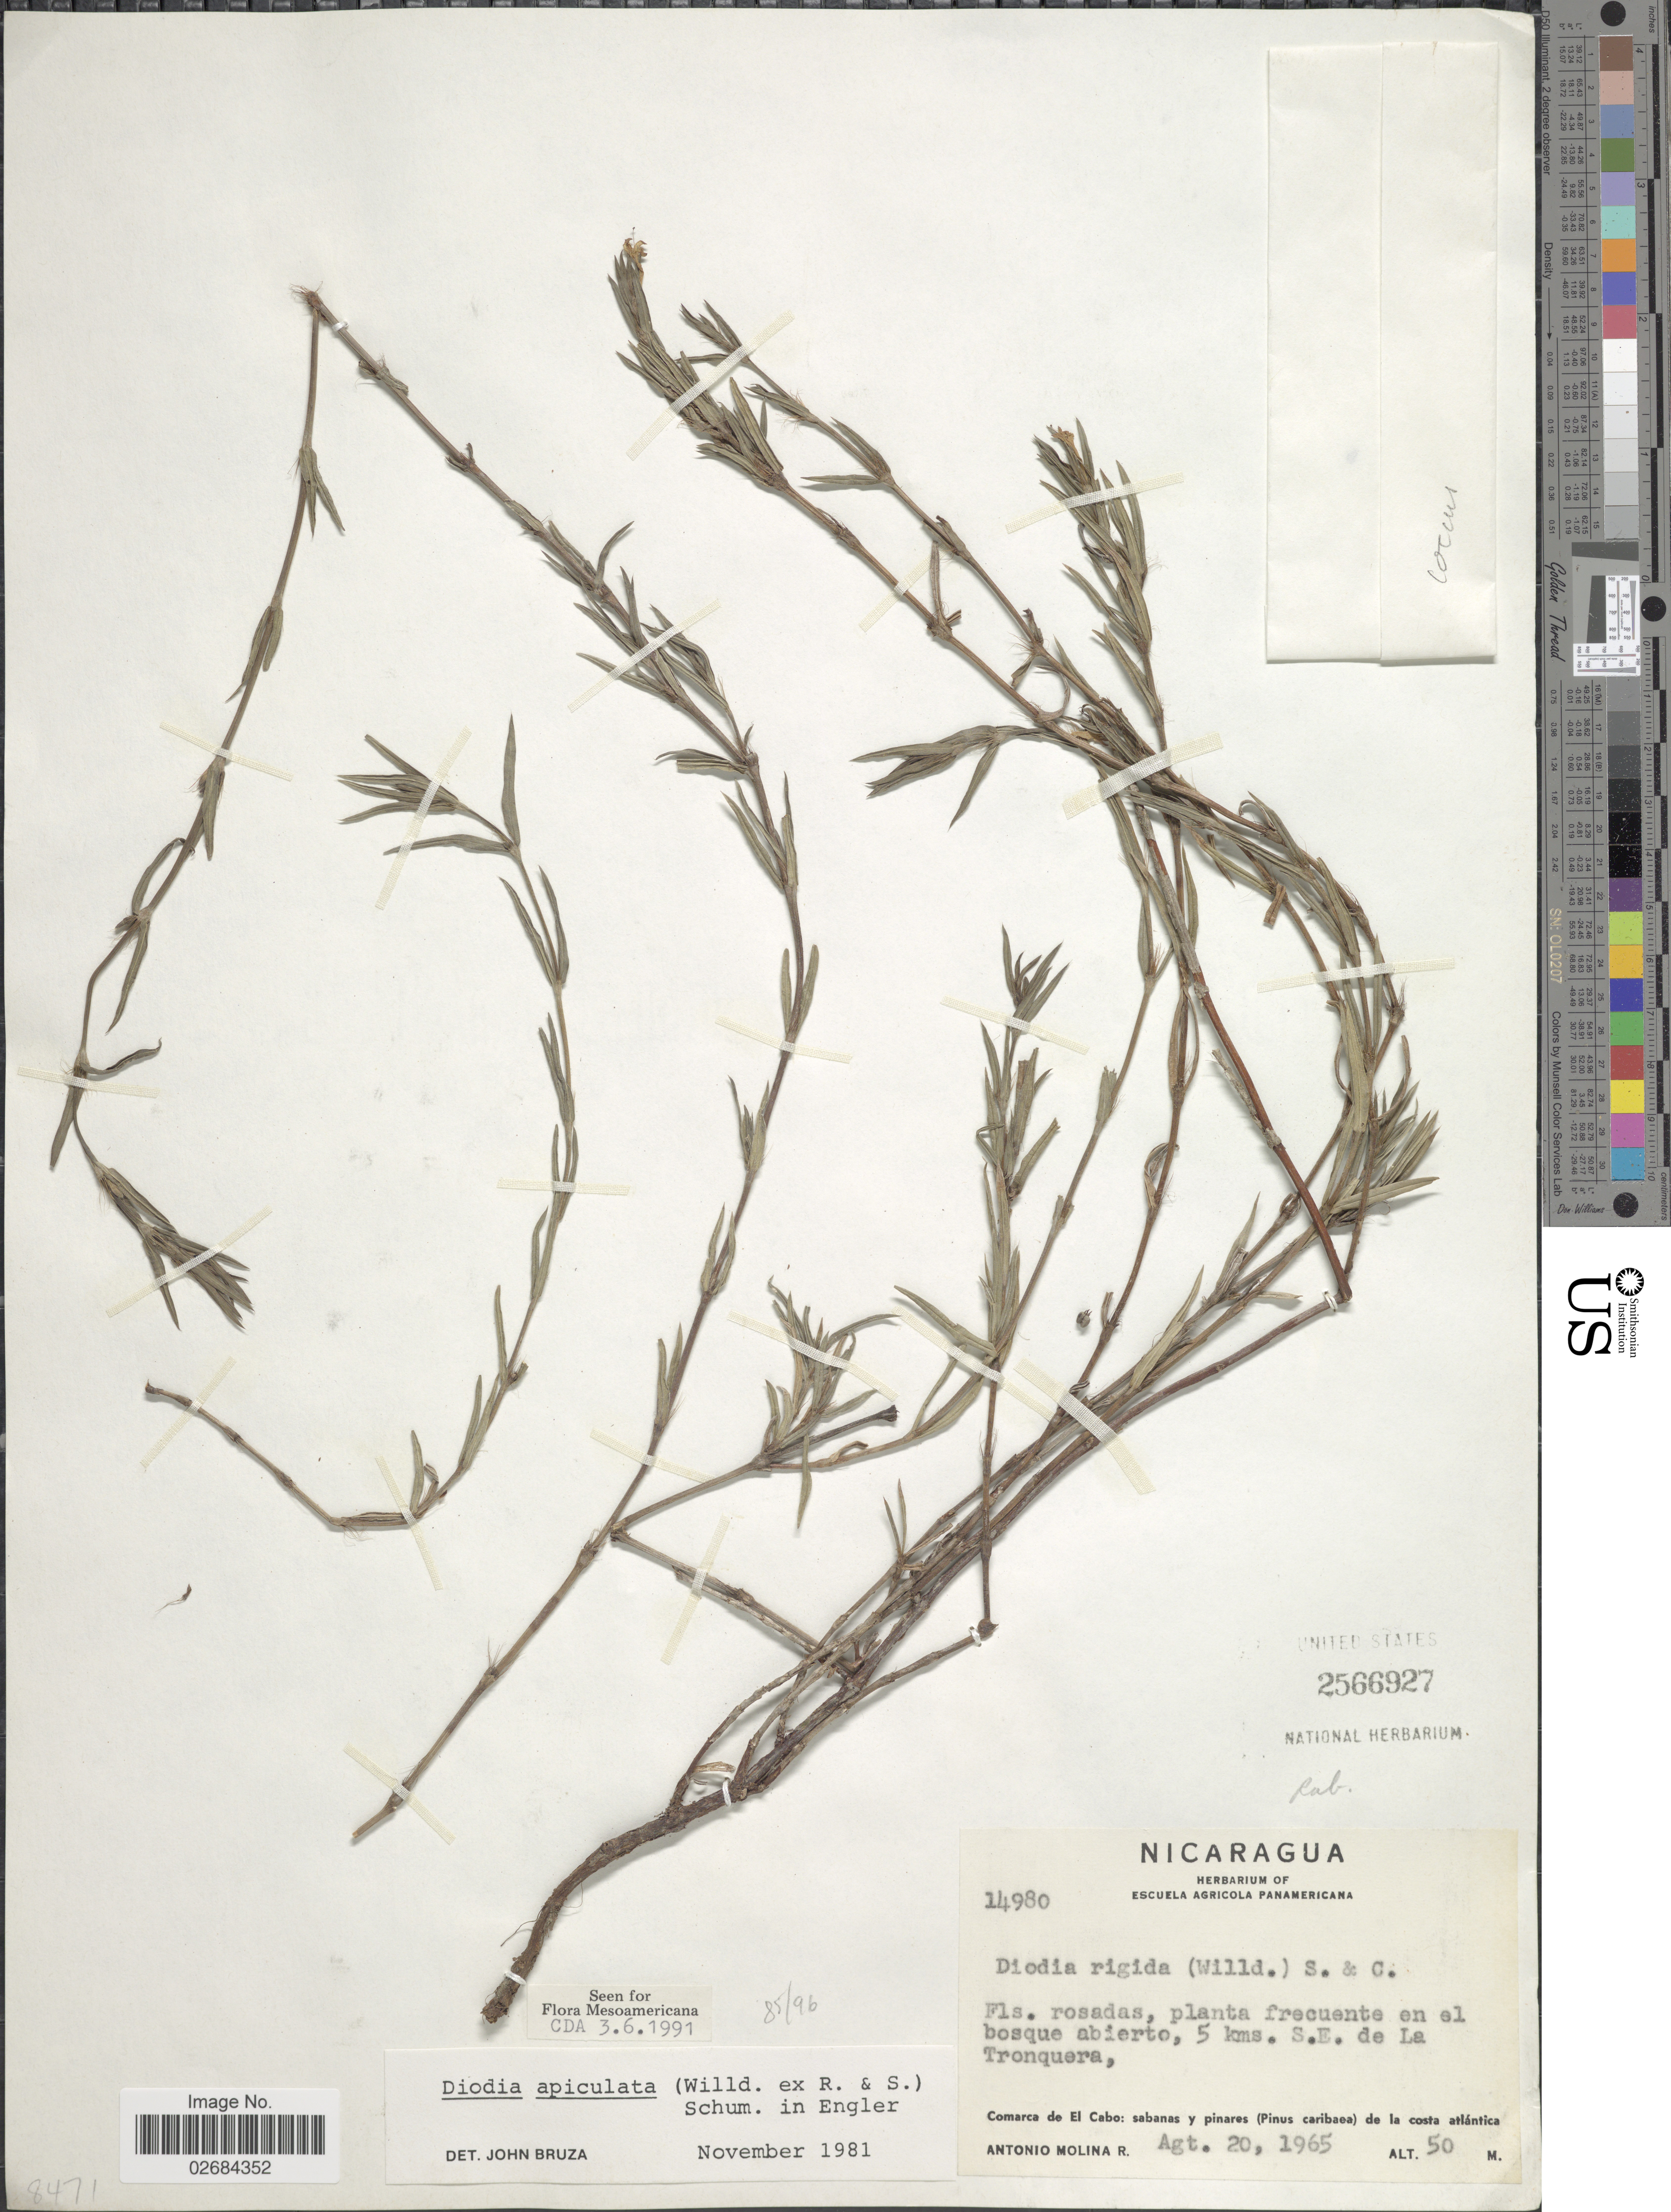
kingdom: Plantae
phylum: Tracheophyta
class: Magnoliopsida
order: Gentianales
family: Rubiaceae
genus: Diodia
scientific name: Diodia apiculata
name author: (Willd. ex Roem. & Schult.) K. Schum.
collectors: A. Molina R.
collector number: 14980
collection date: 1965-08-20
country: Nicaragua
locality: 5 kms. S.E. de La Tronquera, Comarca de El Cabo: sabanas y pinares (Pinus caribaea) de la costa atlántica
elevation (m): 50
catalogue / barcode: US 2566927